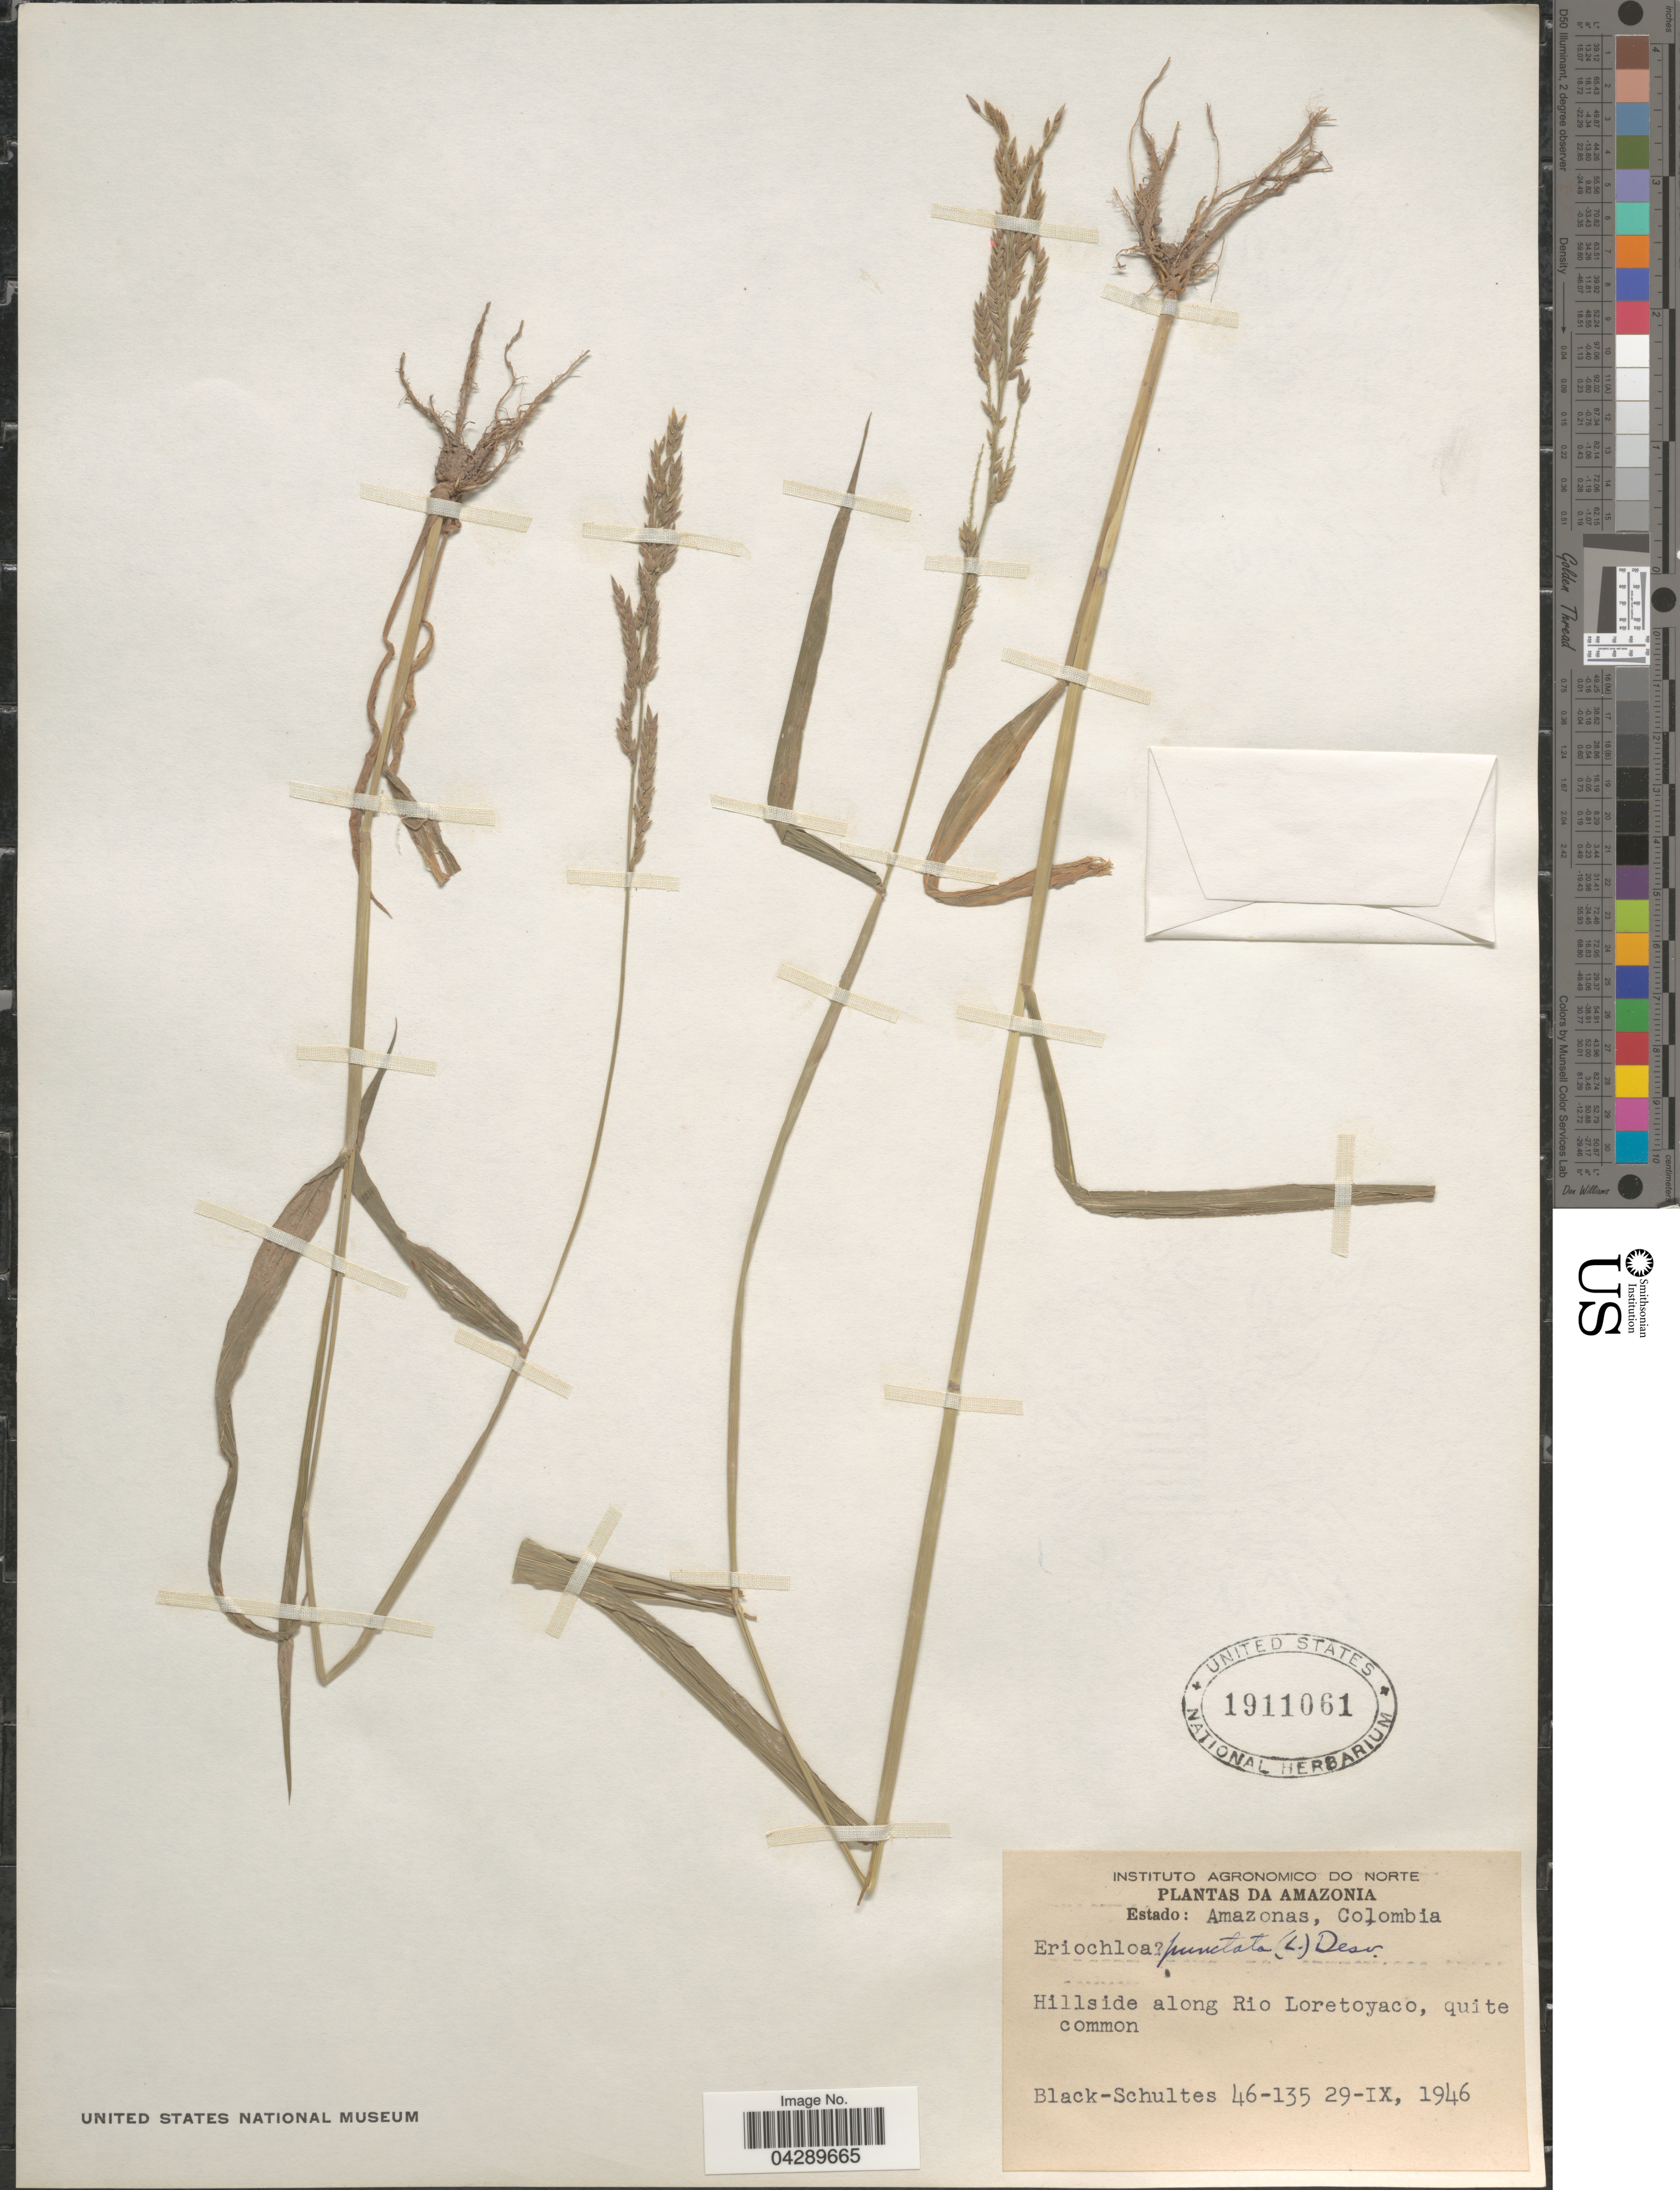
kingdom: Plantae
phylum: Tracheophyta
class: Liliopsida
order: Poales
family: Poaceae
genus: Eriochloa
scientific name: Eriochloa punctata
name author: (L.) Desv. ex Ham.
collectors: G. A. Black & R. E. Schultes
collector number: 46-135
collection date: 1946-09-29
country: Colombia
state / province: Amazônas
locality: Amazonia. Hillside along Rio Loretoyaco.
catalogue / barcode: US 1911061